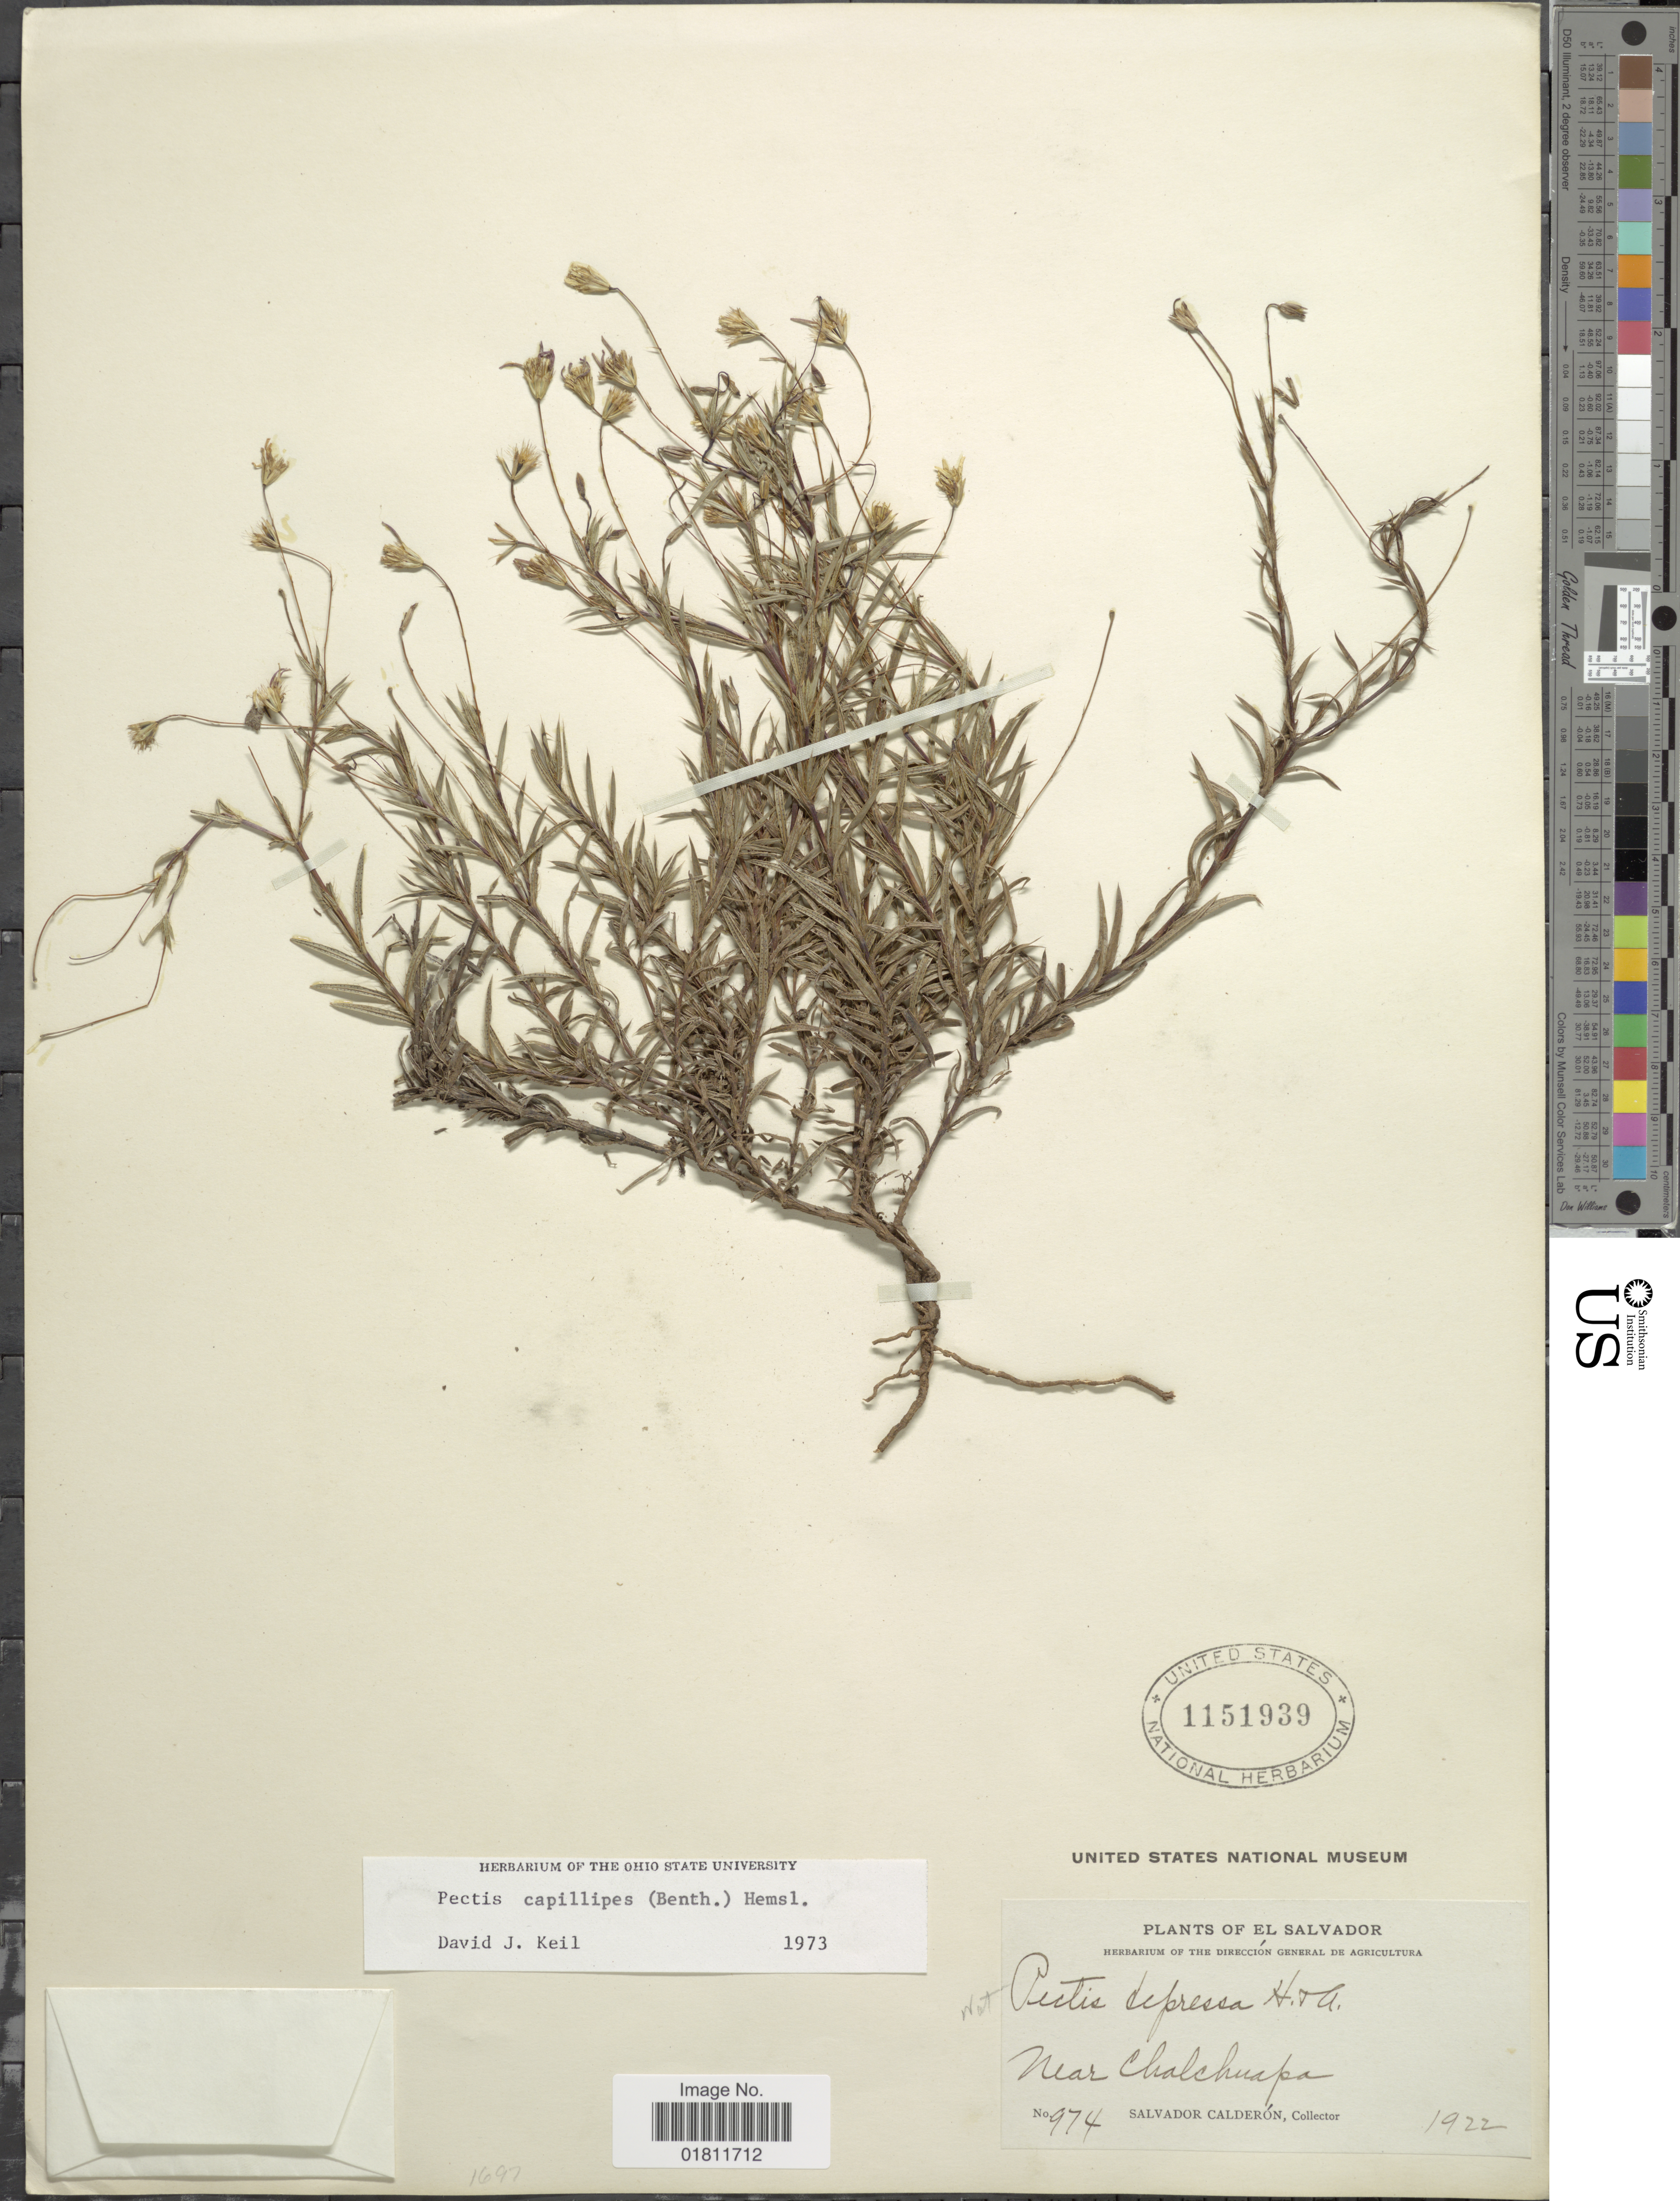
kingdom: Plantae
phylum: Tracheophyta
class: Magnoliopsida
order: Asterales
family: Asteraceae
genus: Pectis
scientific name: Pectis capillipes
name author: (Benth.) Hemsl.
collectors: S. Calderón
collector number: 974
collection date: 1922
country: El Salvador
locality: Near Chalchuapa, El Salvador.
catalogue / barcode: US 1151939